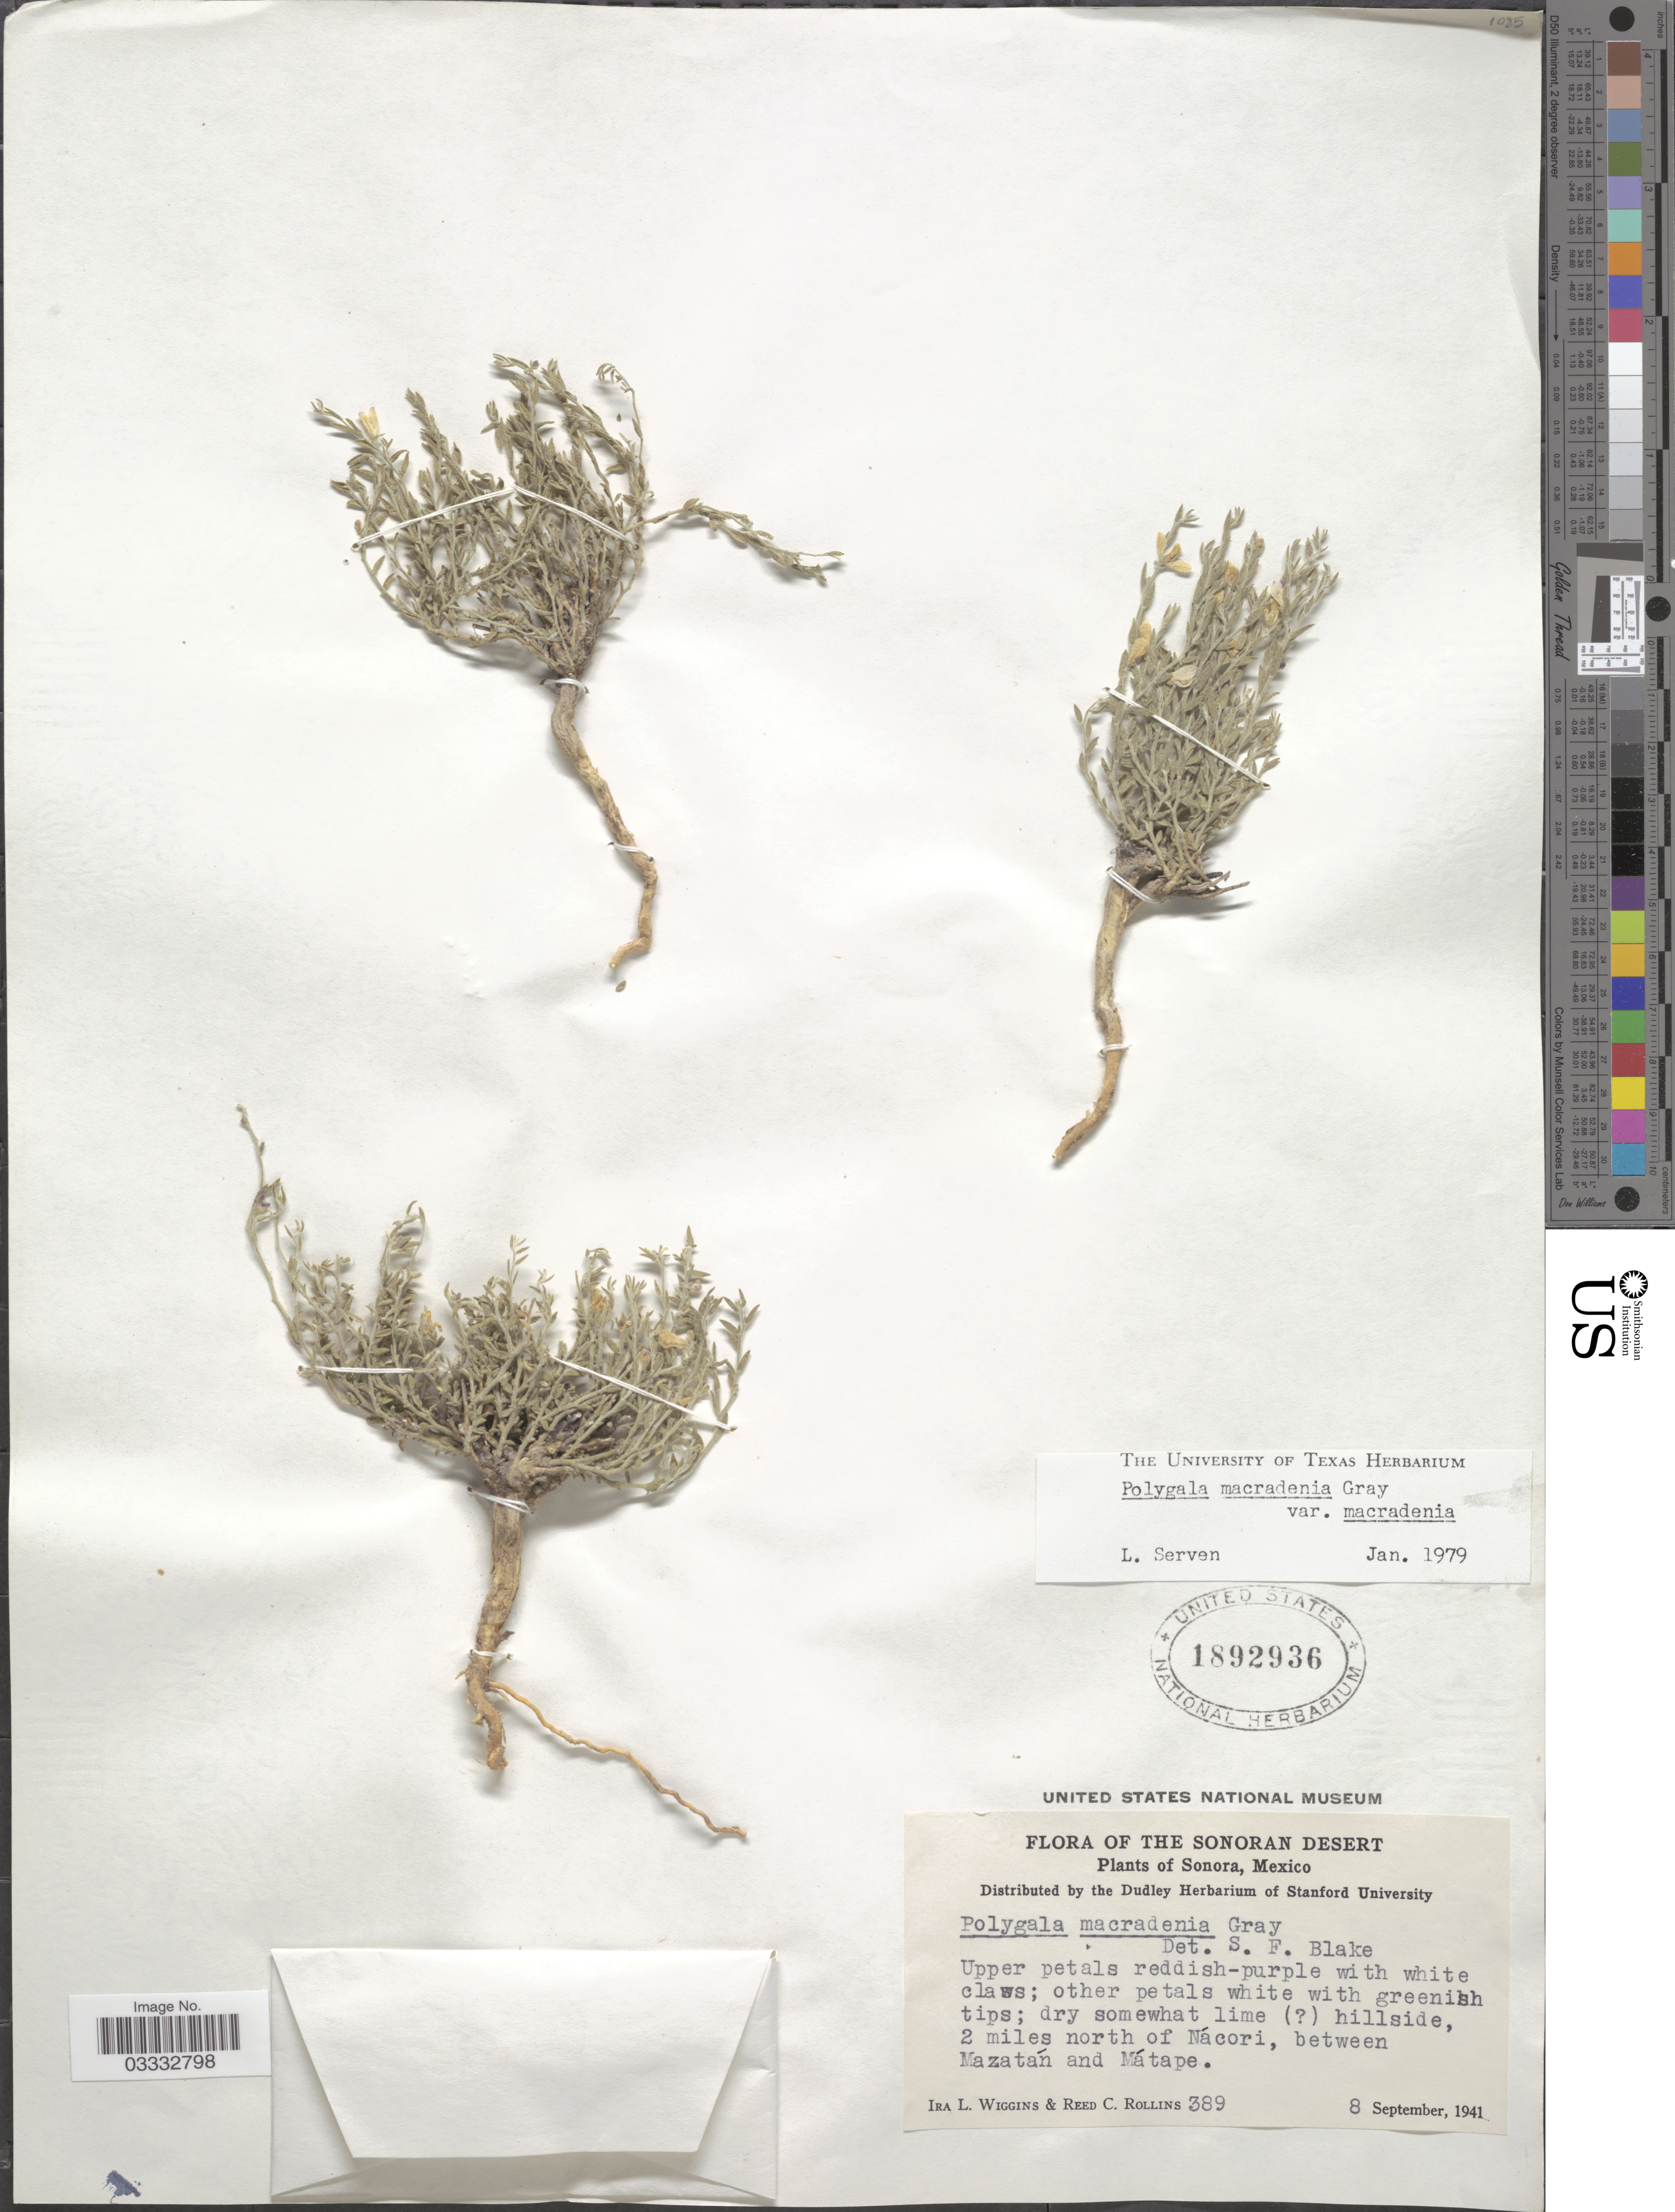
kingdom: Plantae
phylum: Tracheophyta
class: Magnoliopsida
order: Fabales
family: Polygalaceae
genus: Hebecarpa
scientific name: Hebecarpa macradenia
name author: (A. Gray) J.R. Abbott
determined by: Strong, Mark T., (BOT), Smithsonian Institution - National Museum of Natural History (UNITED STATES)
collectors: I. L. Wiggins & R. C. Rollins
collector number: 389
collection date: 1941-09-08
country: Mexico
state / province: Sonora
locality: The Sonoran Desert. 2 miles north of Nácori, between Mazatán and Mátape.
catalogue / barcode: US 1892936